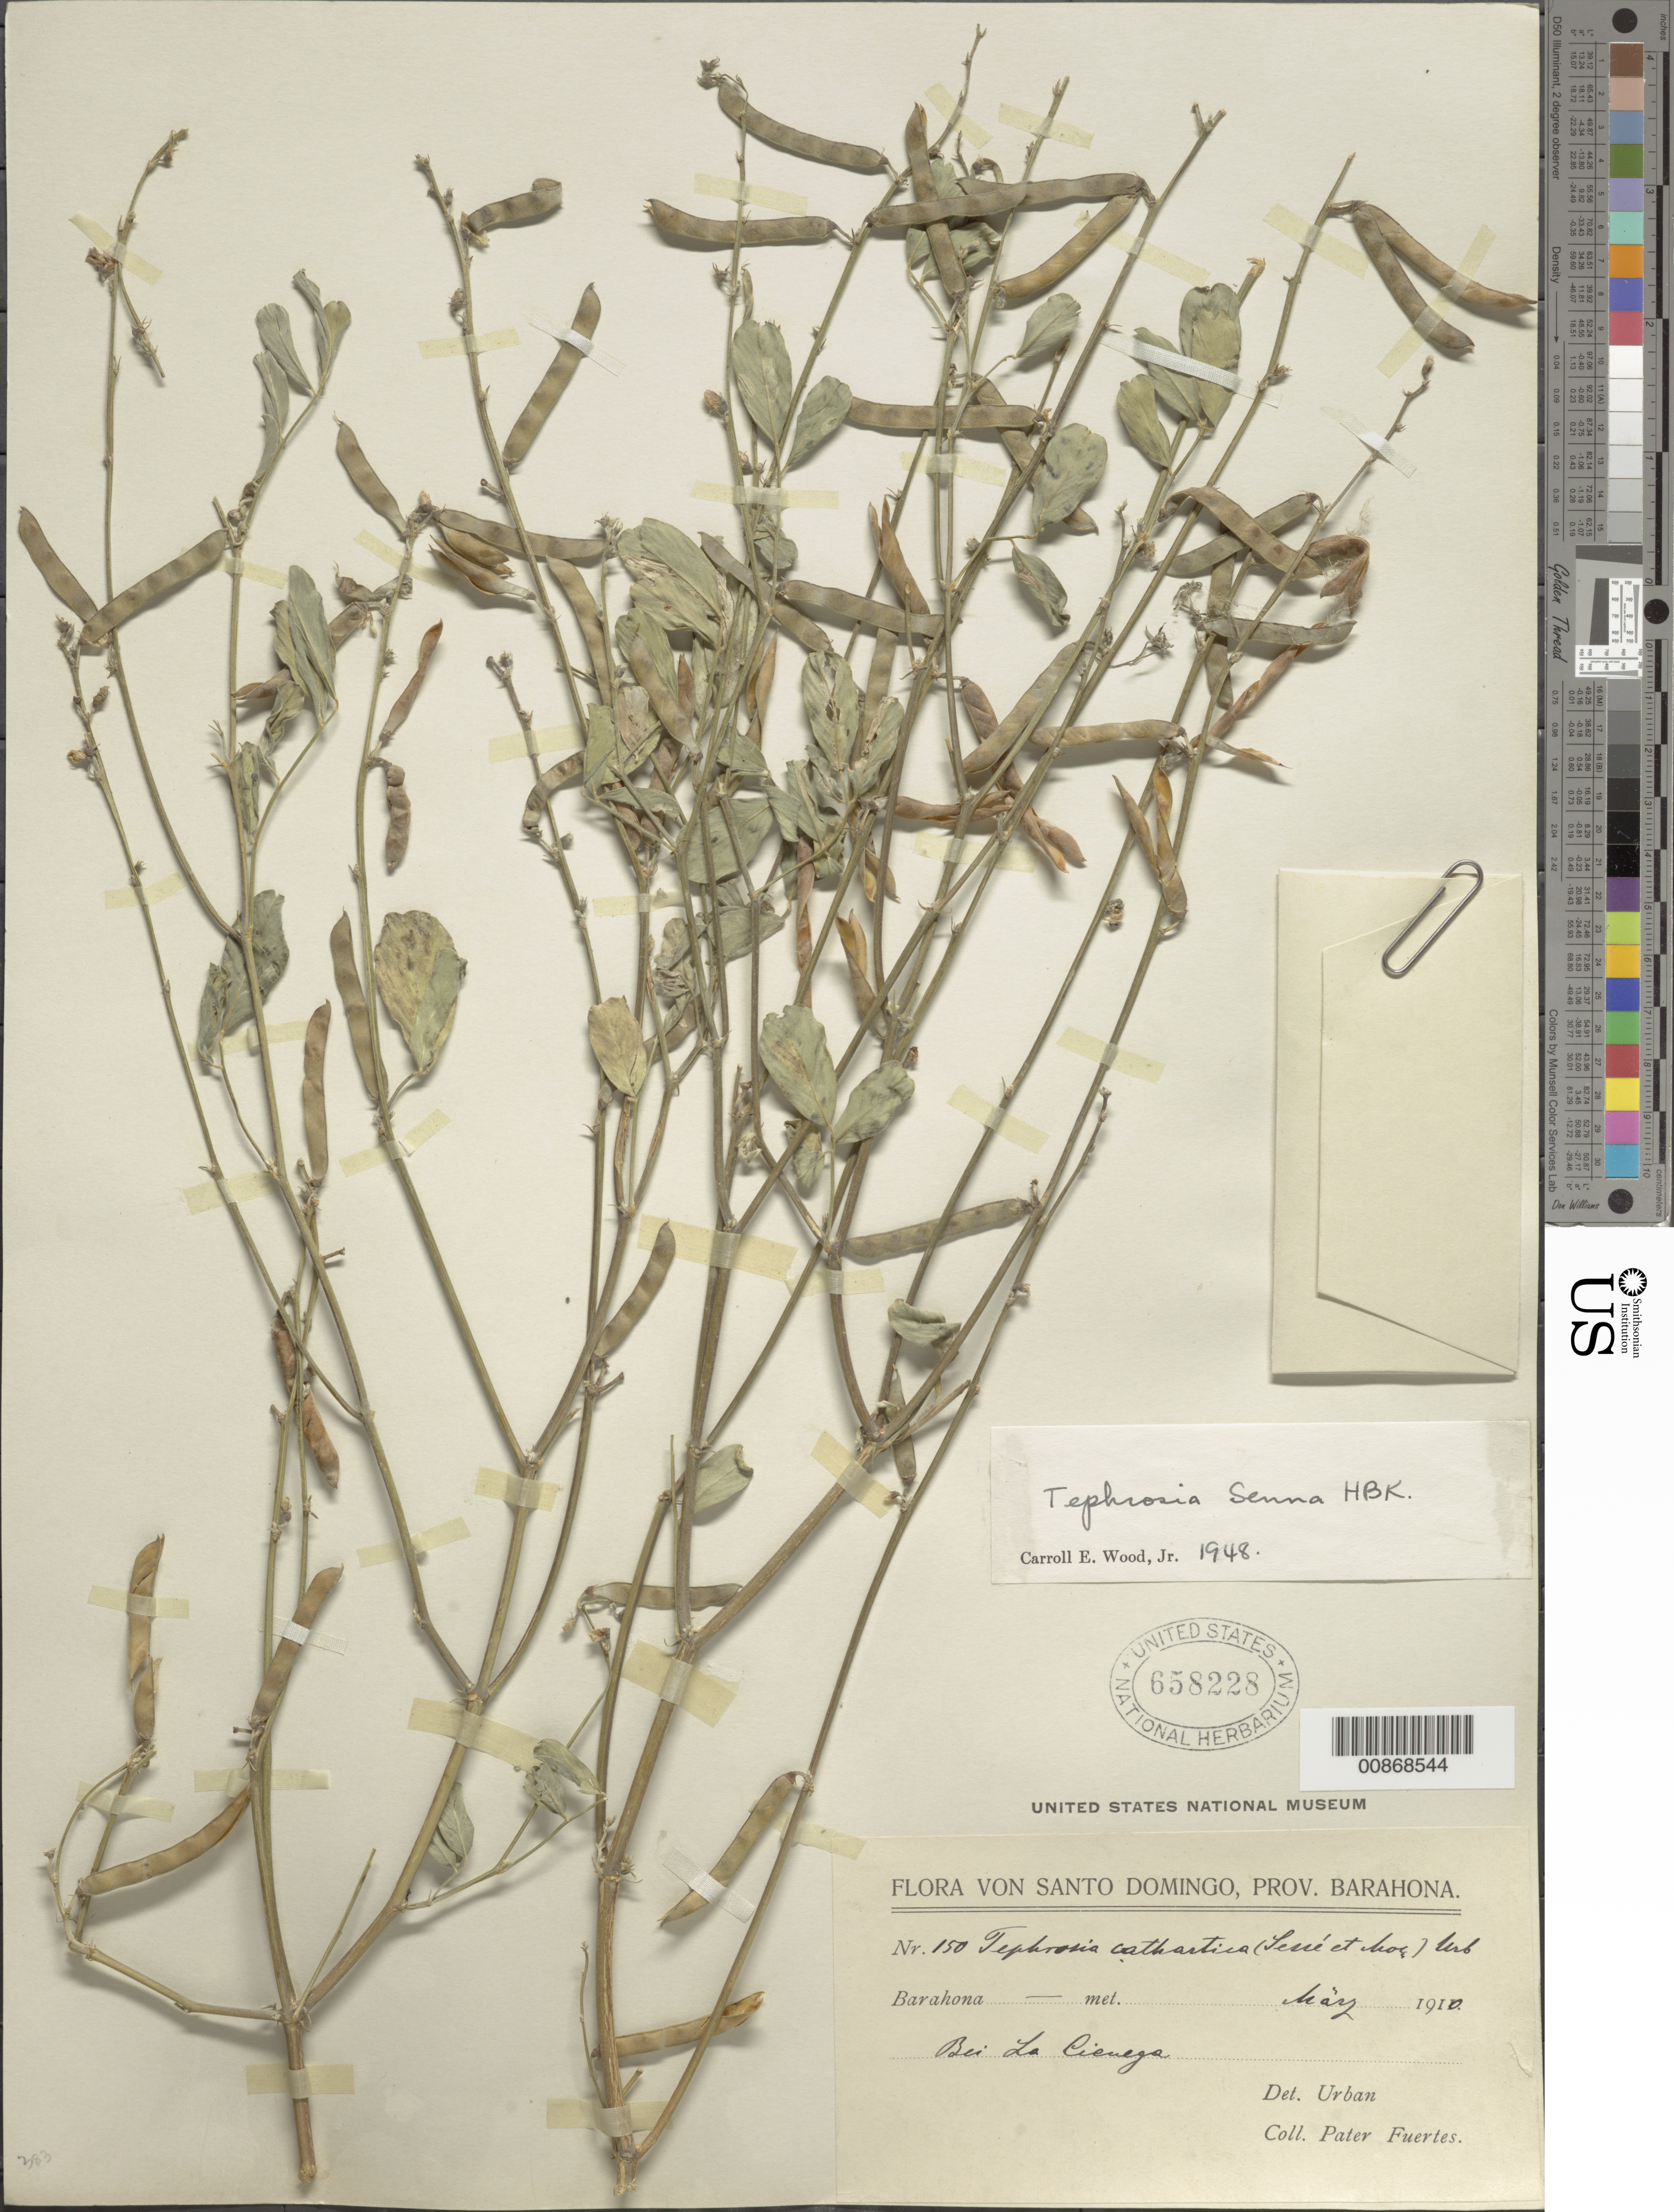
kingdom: Plantae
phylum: Tracheophyta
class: Magnoliopsida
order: Fabales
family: Fabaceae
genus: Tephrosia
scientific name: Tephrosia senna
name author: Kunth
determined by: Wood, C. E., Jr.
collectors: M. D. Fuertes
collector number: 150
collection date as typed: May 1910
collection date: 1910-05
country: Dominican Republic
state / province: Barahona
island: Hispaniola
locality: Bei La Cienega.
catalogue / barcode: US 658228